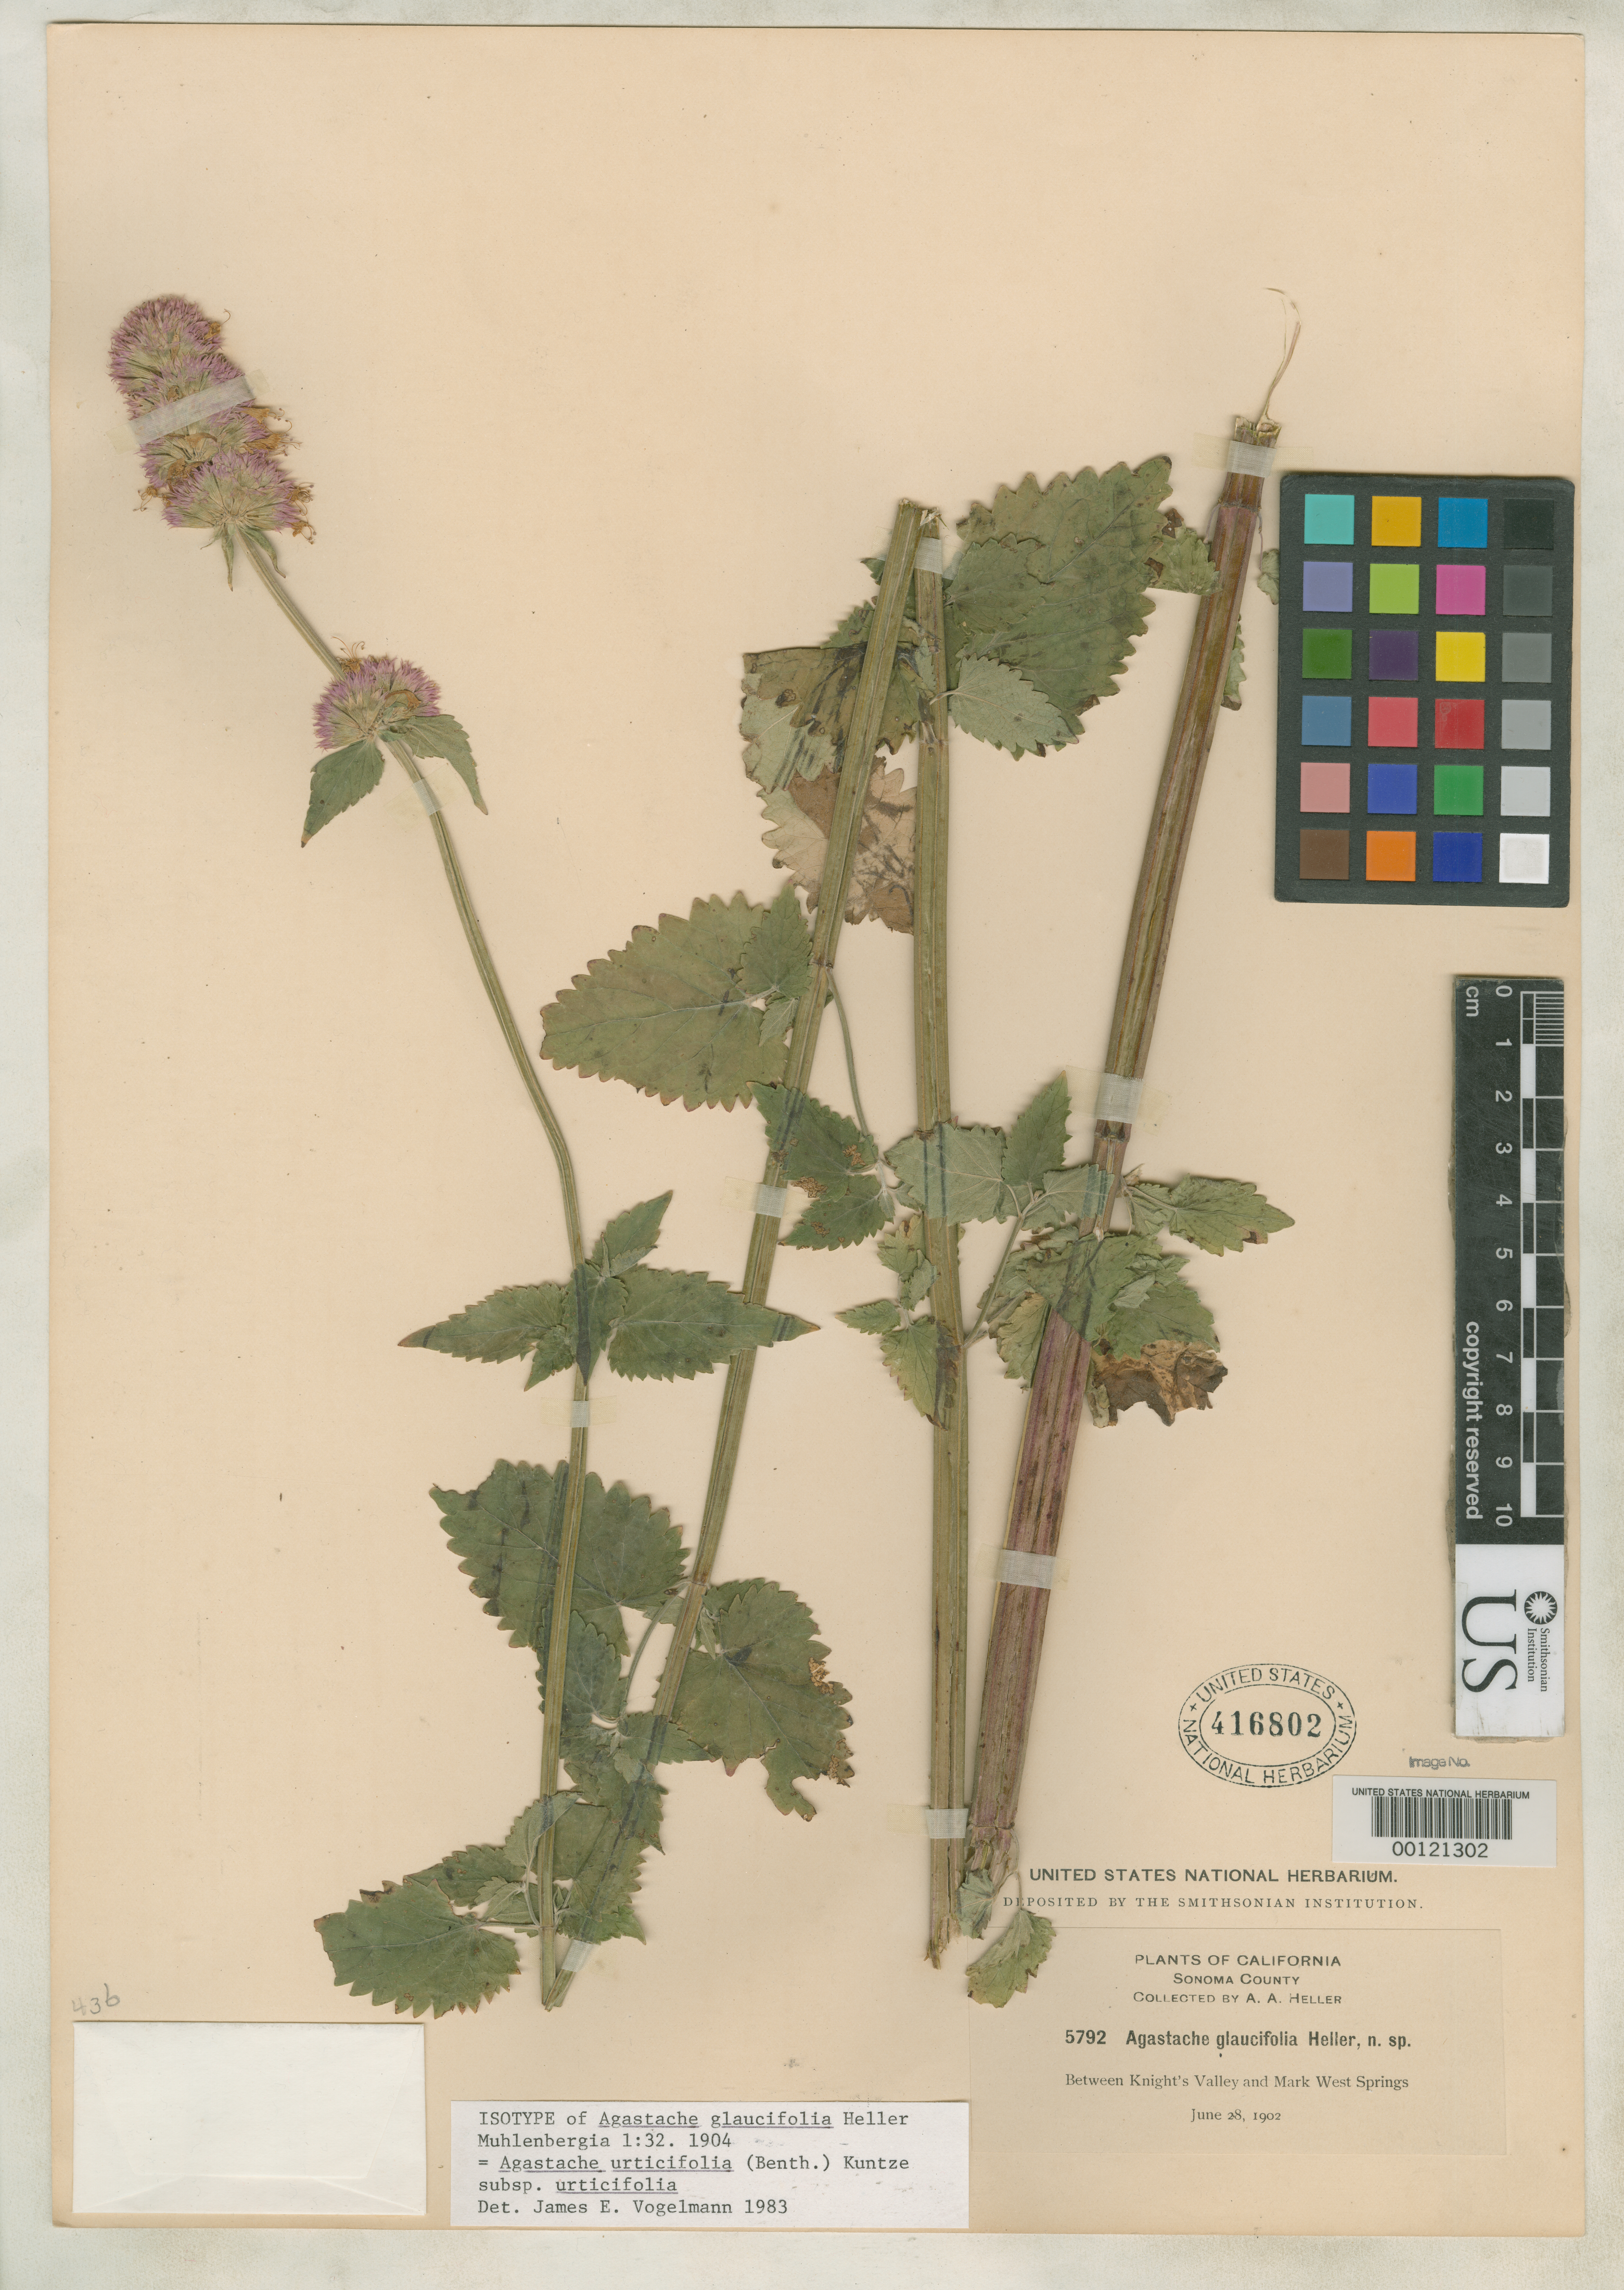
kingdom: Plantae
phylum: Tracheophyta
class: Magnoliopsida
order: Lamiales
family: Lamiaceae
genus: Agastache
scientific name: Agastache glaucifolia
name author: A. Heller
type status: Isotype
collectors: A. A. Heller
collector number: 5792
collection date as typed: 28 Jun 1902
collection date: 1902-06-28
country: United States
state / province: California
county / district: Sonoma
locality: Between Knight Valley & Mark Westsprings.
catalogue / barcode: US 416802